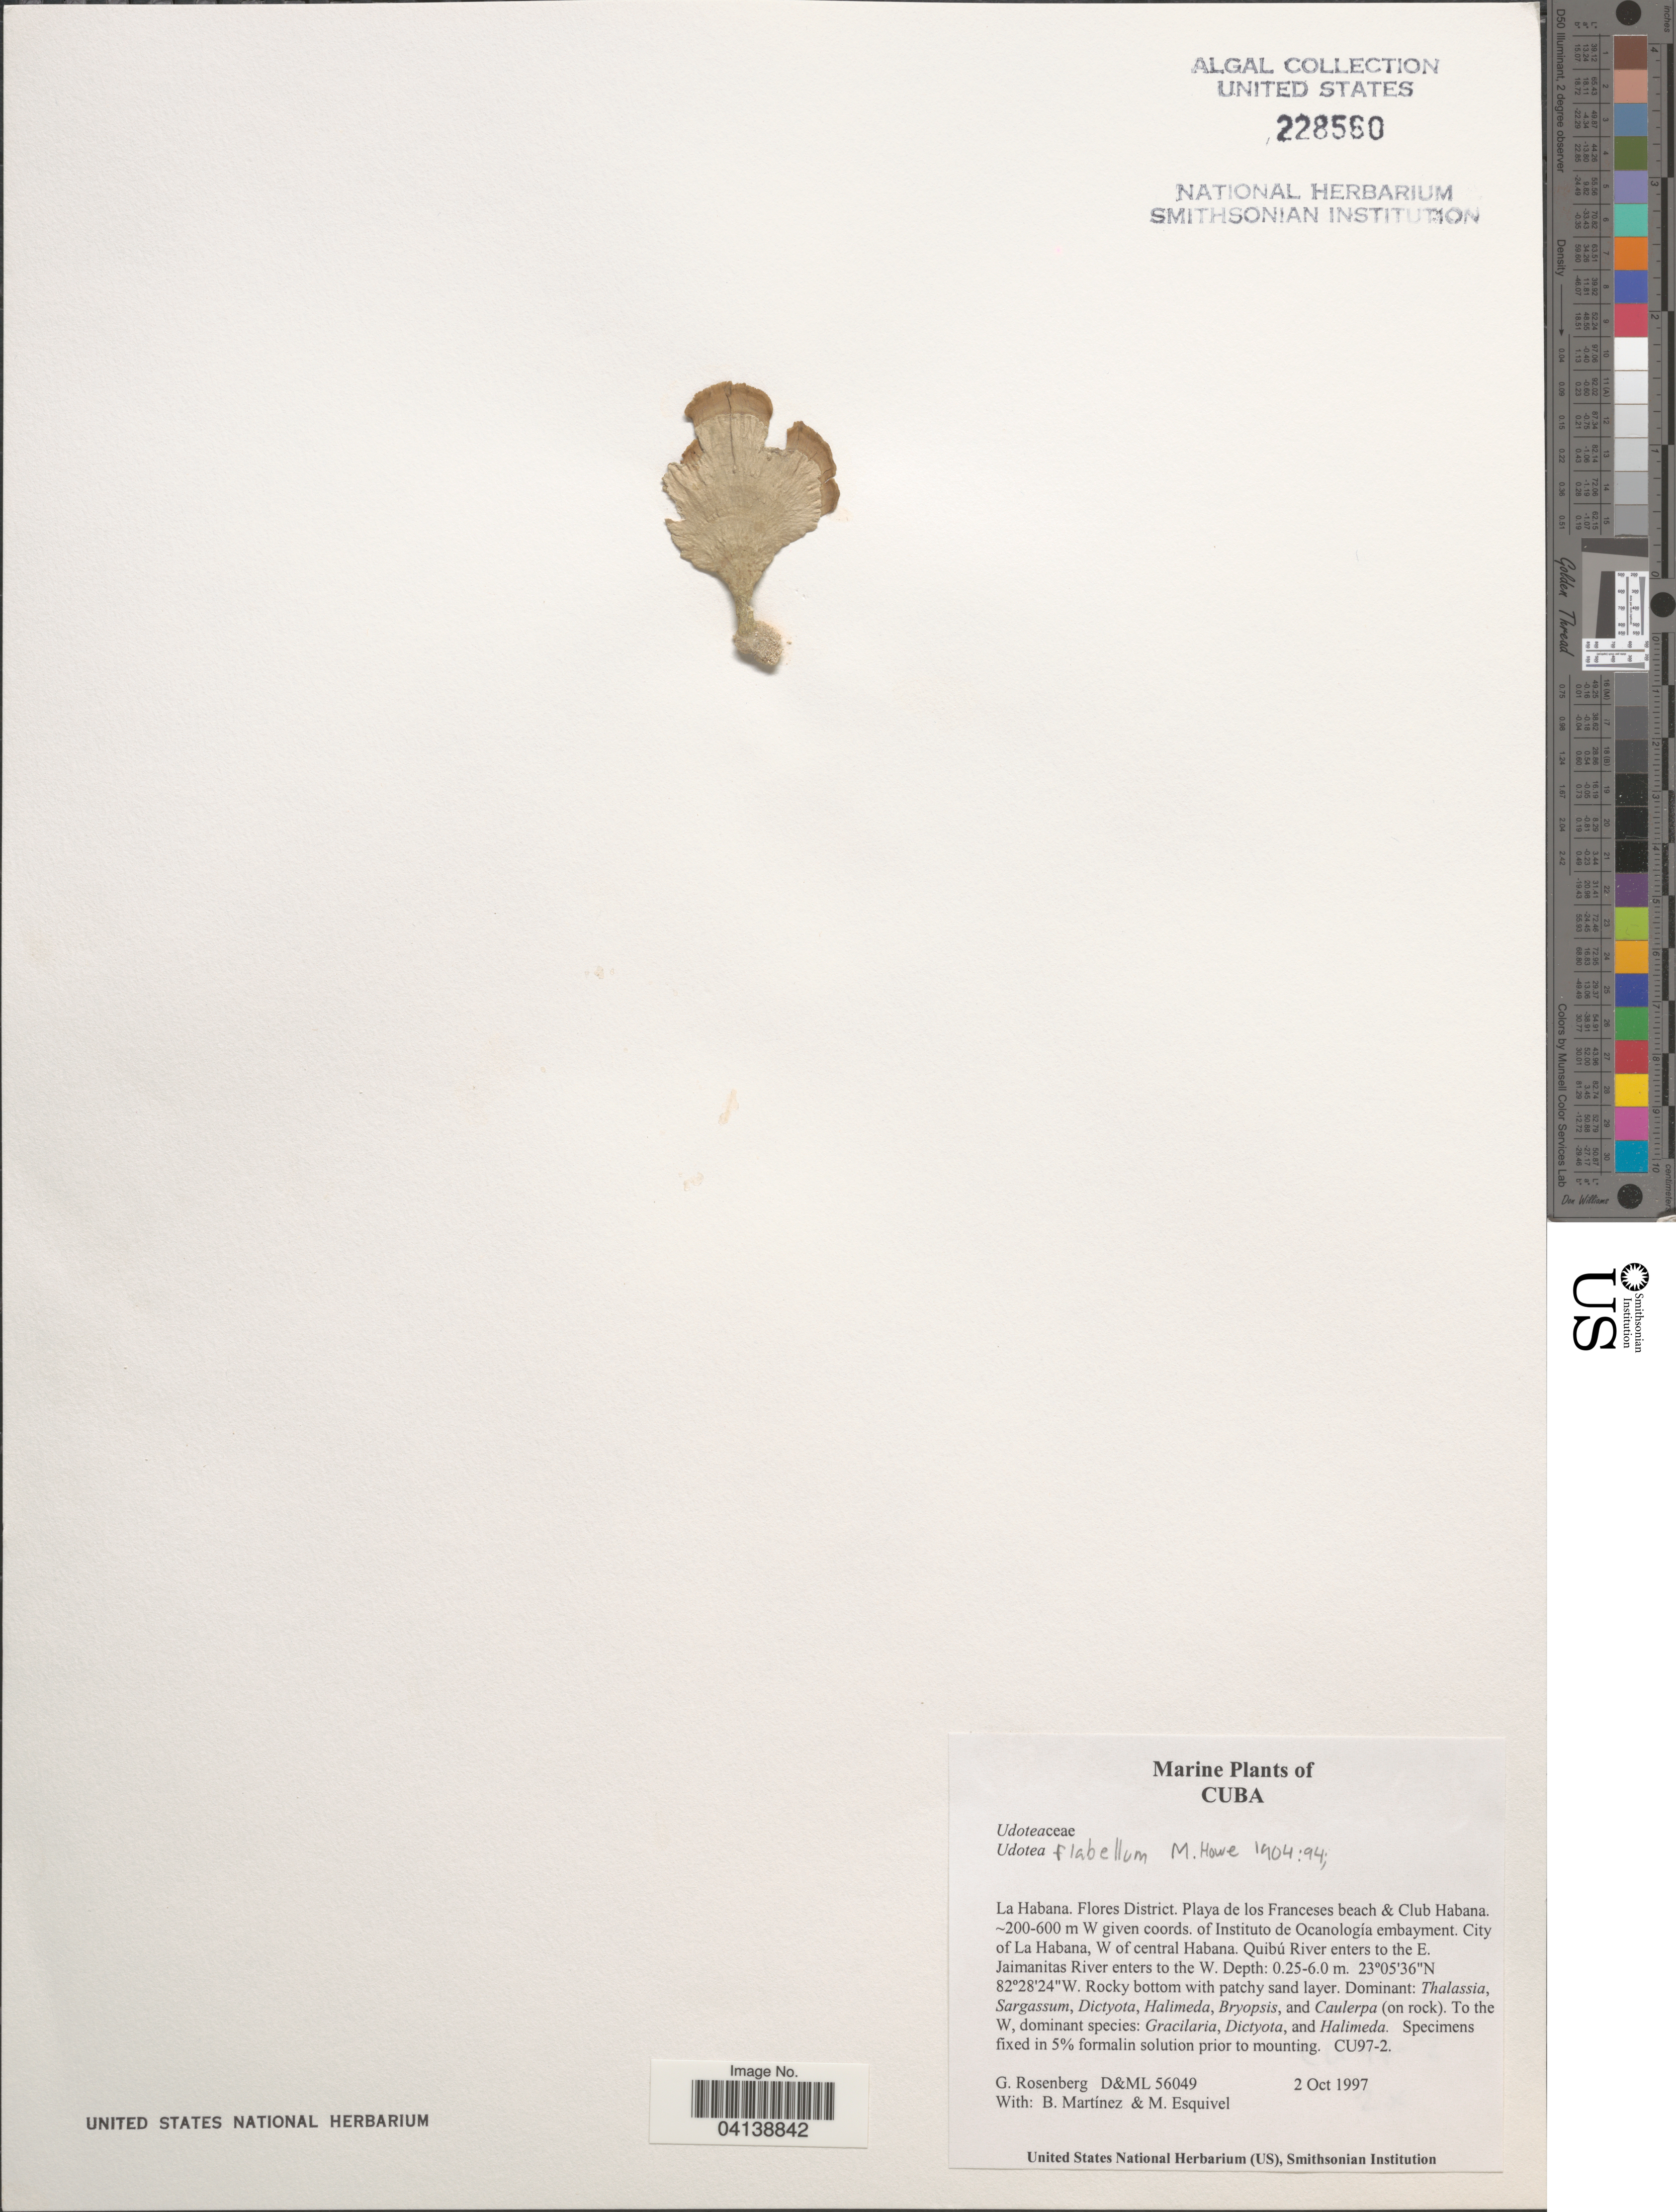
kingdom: Plantae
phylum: Chlorophyta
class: Ulvophyceae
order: Bryopsidales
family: Udoteaceae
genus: Udotea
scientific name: Udotea flabellum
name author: (J. Ellis & Sol.) M. Howe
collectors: G. Rosenberg, B. Martinez & M. Esquivel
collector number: D&ML56049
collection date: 1997-10-02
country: Cuba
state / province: La Habana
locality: Flores District. Playa de los Franceses beach & Club Habana. W given coords. of Instituto de Oceanología embayment. City of La Habana, W of central Havana. Quibú River enters to the E. Jaimanitas River enters to the W.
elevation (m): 200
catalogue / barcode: US 228560